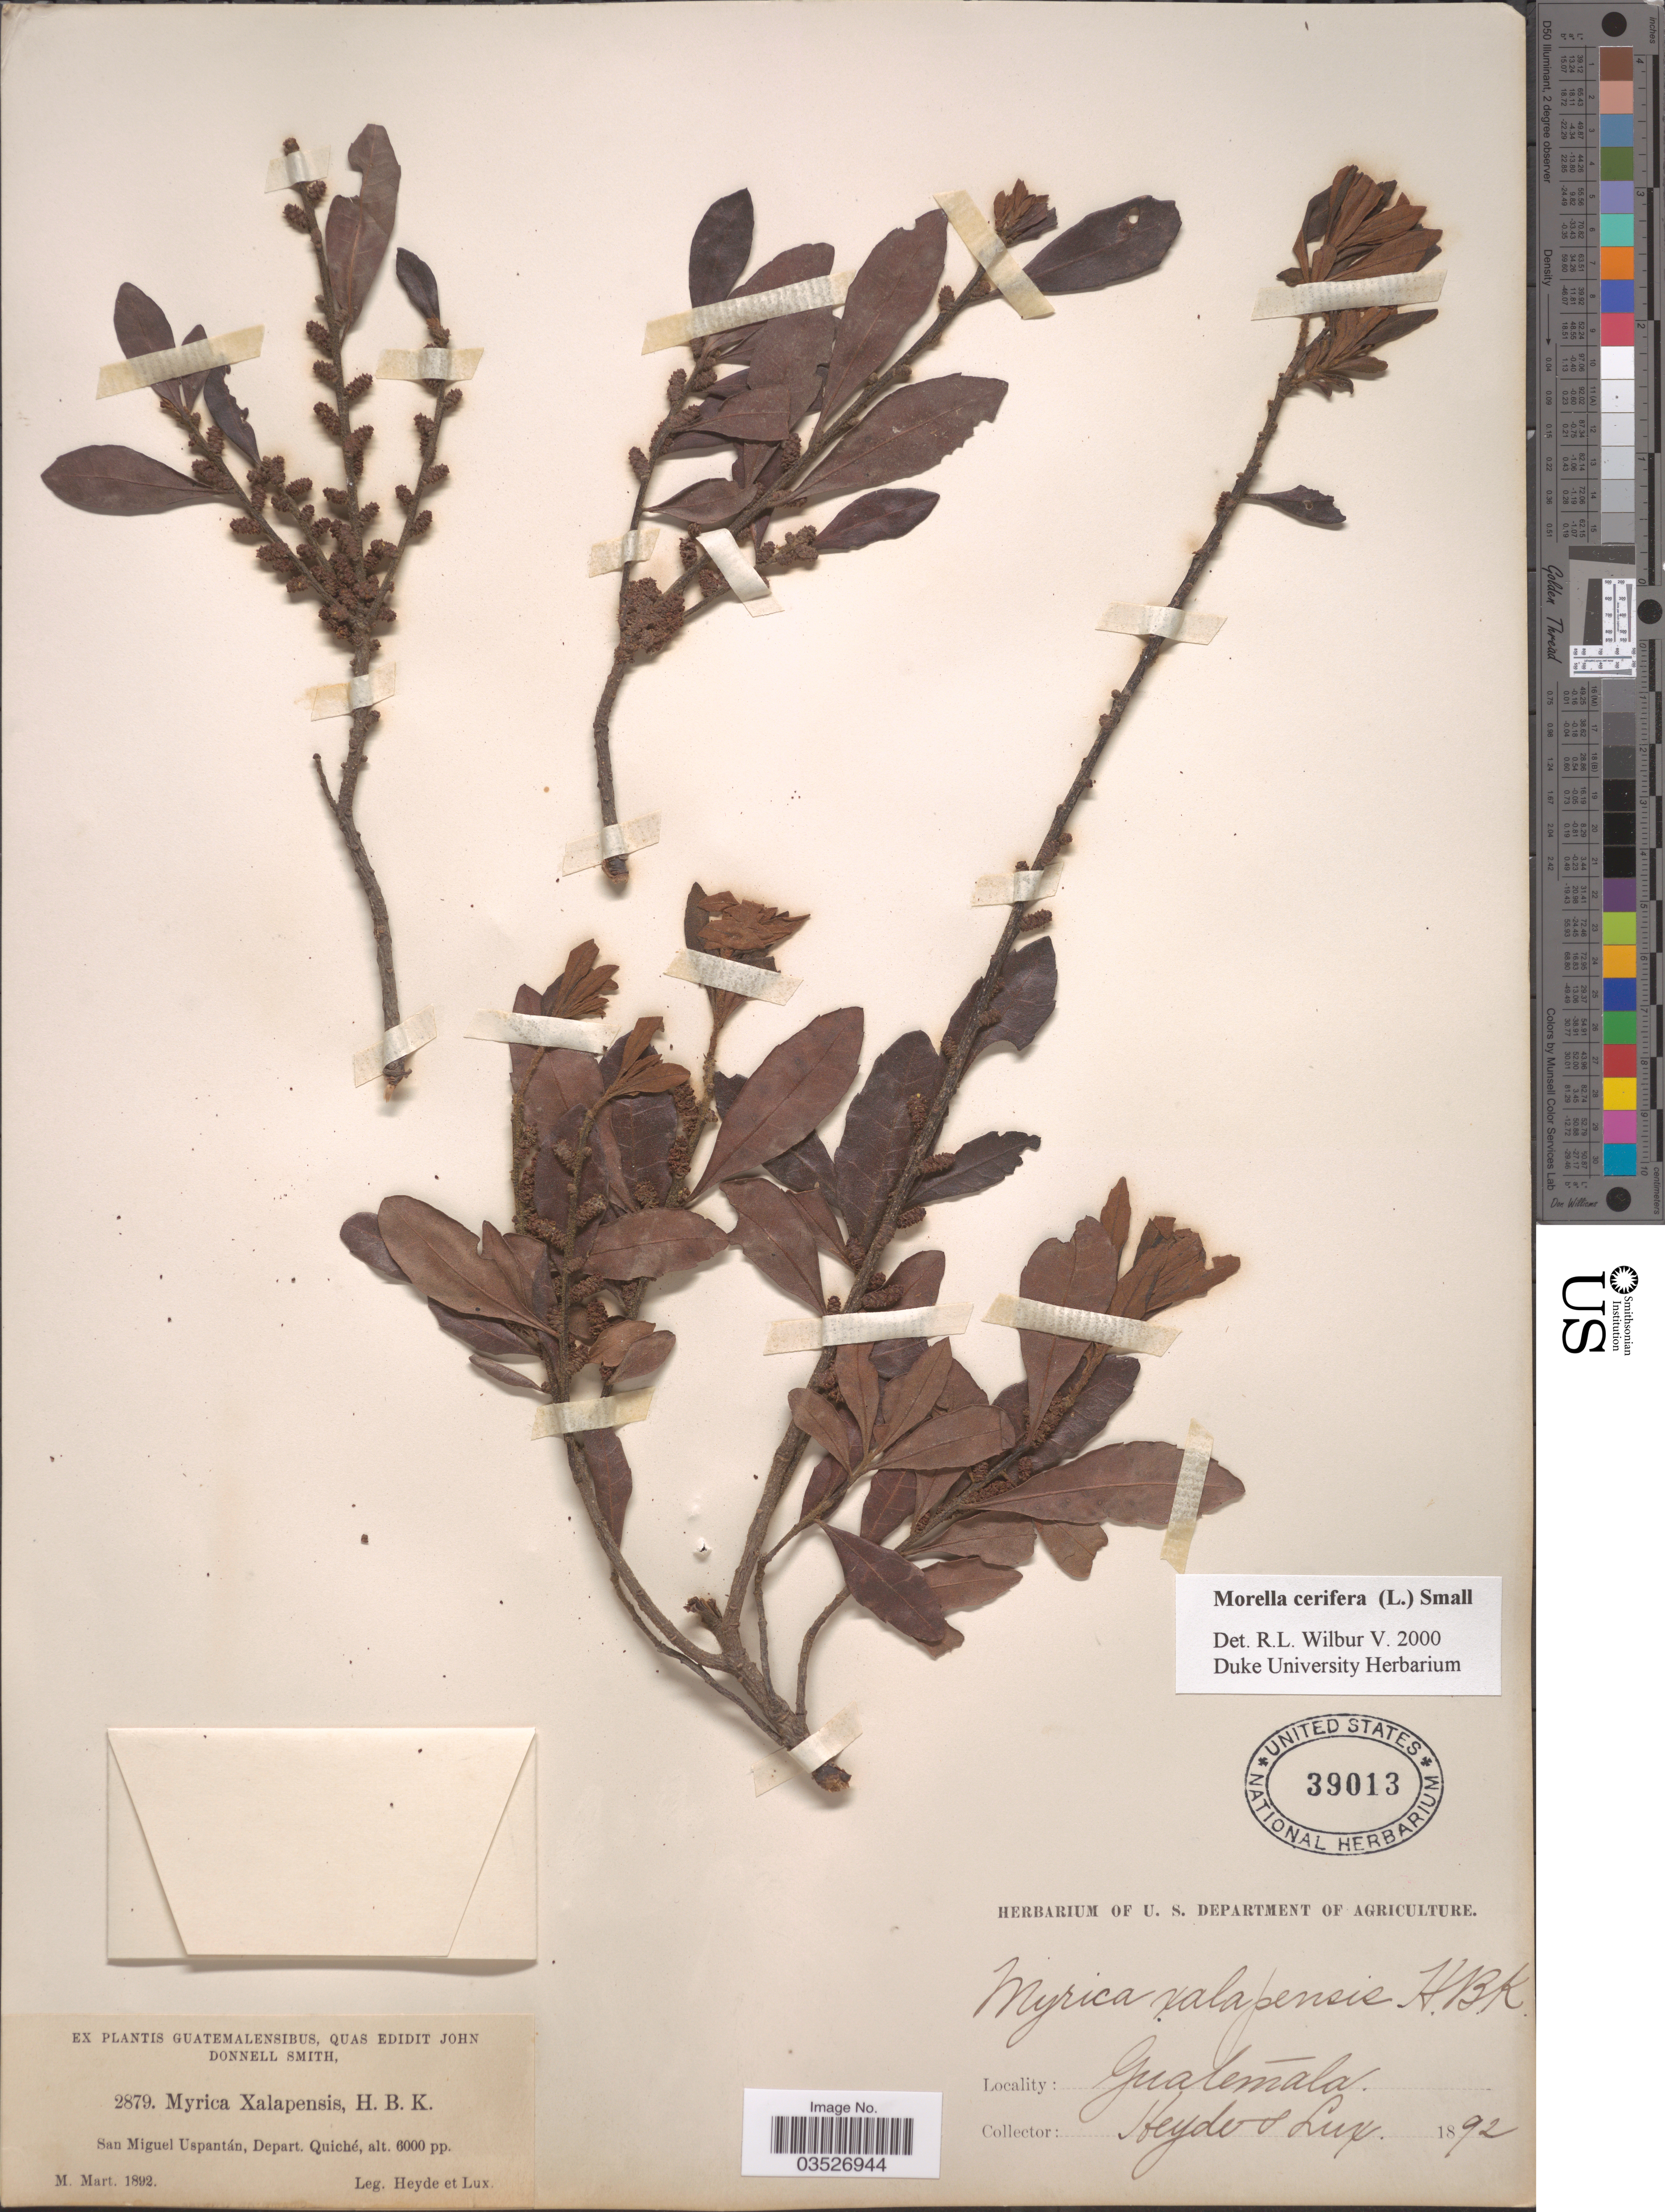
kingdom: Plantae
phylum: Tracheophyta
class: Magnoliopsida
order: Fagales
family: Myricaceae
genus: Morella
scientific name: Morella cerifera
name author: (L.) Small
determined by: Wilbur, R. L.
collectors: Heyde & Lux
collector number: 2879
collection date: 1892-03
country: Guatemala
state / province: El Quiché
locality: San Miguel Uspantán, Depart. Quiché.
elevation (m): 1829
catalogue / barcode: US 39013